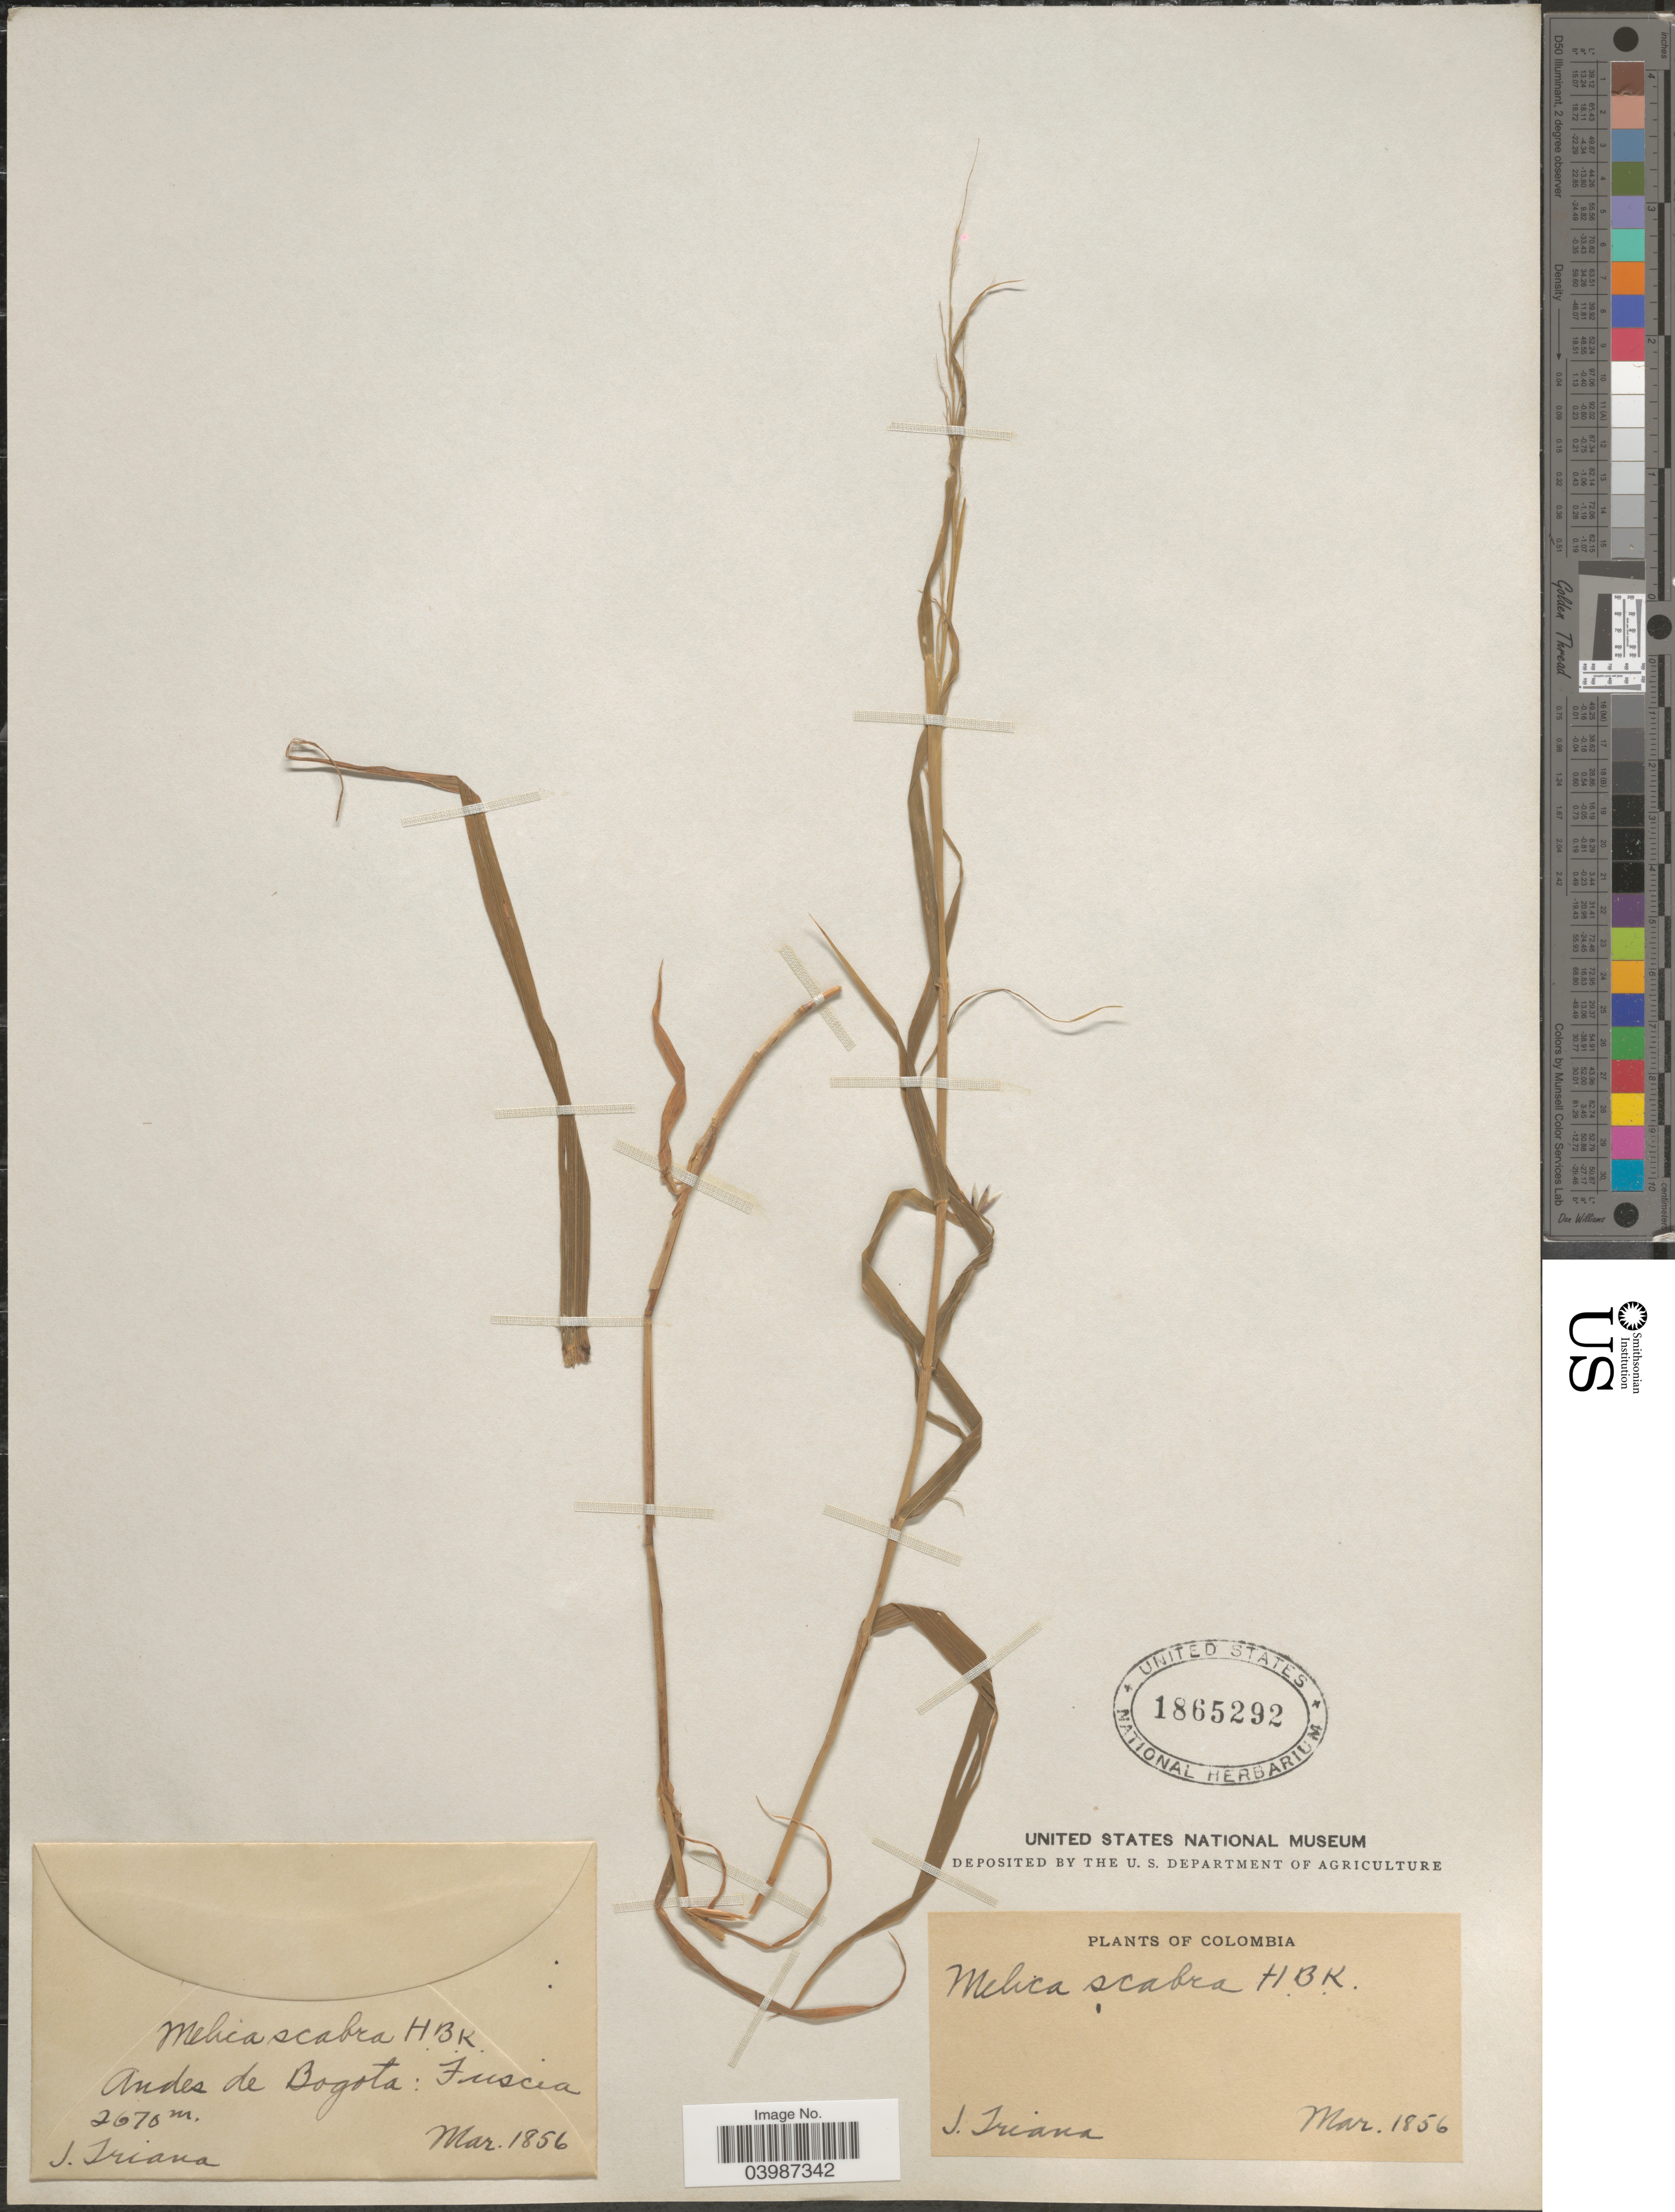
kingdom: Plantae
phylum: Tracheophyta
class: Liliopsida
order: Poales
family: Poaceae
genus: Melica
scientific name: Melica scabra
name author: Kunth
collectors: J. Triana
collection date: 1856-03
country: Colombia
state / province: Bogota D.C.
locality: Andes de Bogota: Fuscia.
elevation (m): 2670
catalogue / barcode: US 1865292